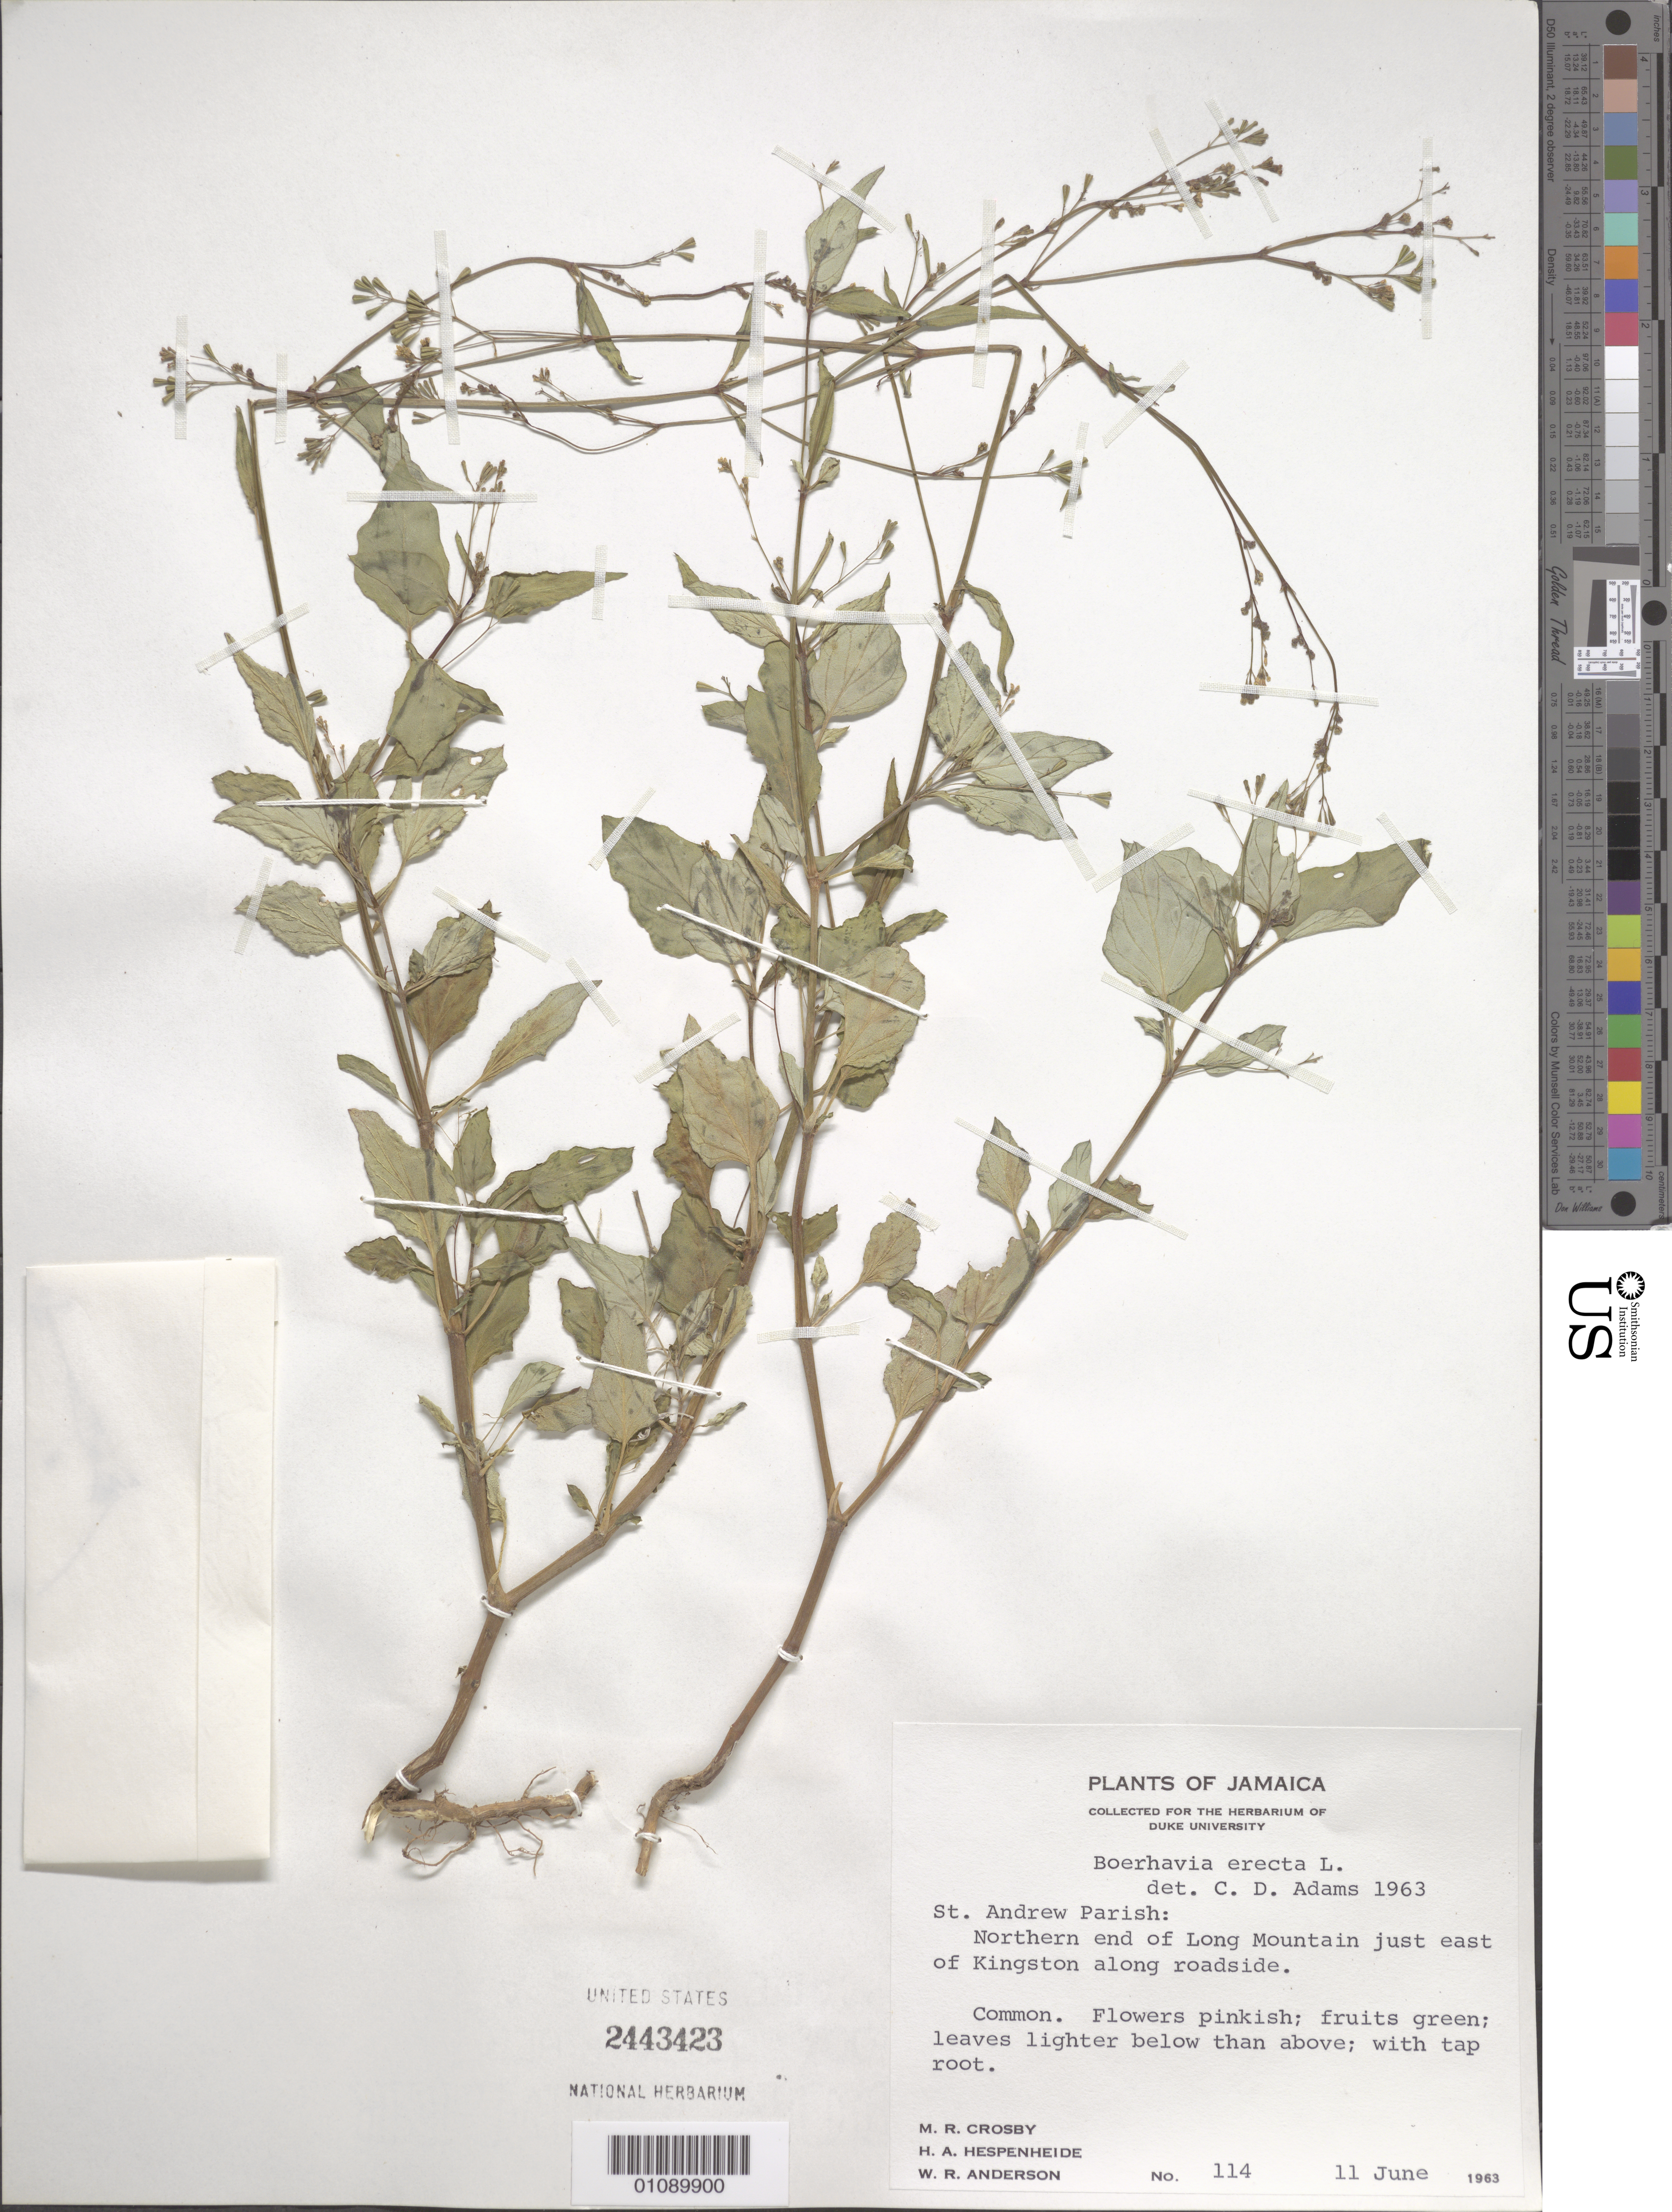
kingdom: Plantae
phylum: Tracheophyta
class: Magnoliopsida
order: Caryophyllales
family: Nyctaginaceae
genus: Boerhavia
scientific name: Boerhavia erecta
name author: L.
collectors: M. R. Crosby, H. A. Hespenheide & W. R. Anderson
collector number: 114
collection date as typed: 11 Jun 1963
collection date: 1963-06-11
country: Jamaica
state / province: Saint Andrew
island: Jamaica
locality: St Andrew, N end of Long Mountain just E of Kingston prov. along roadside.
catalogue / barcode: US 2443423